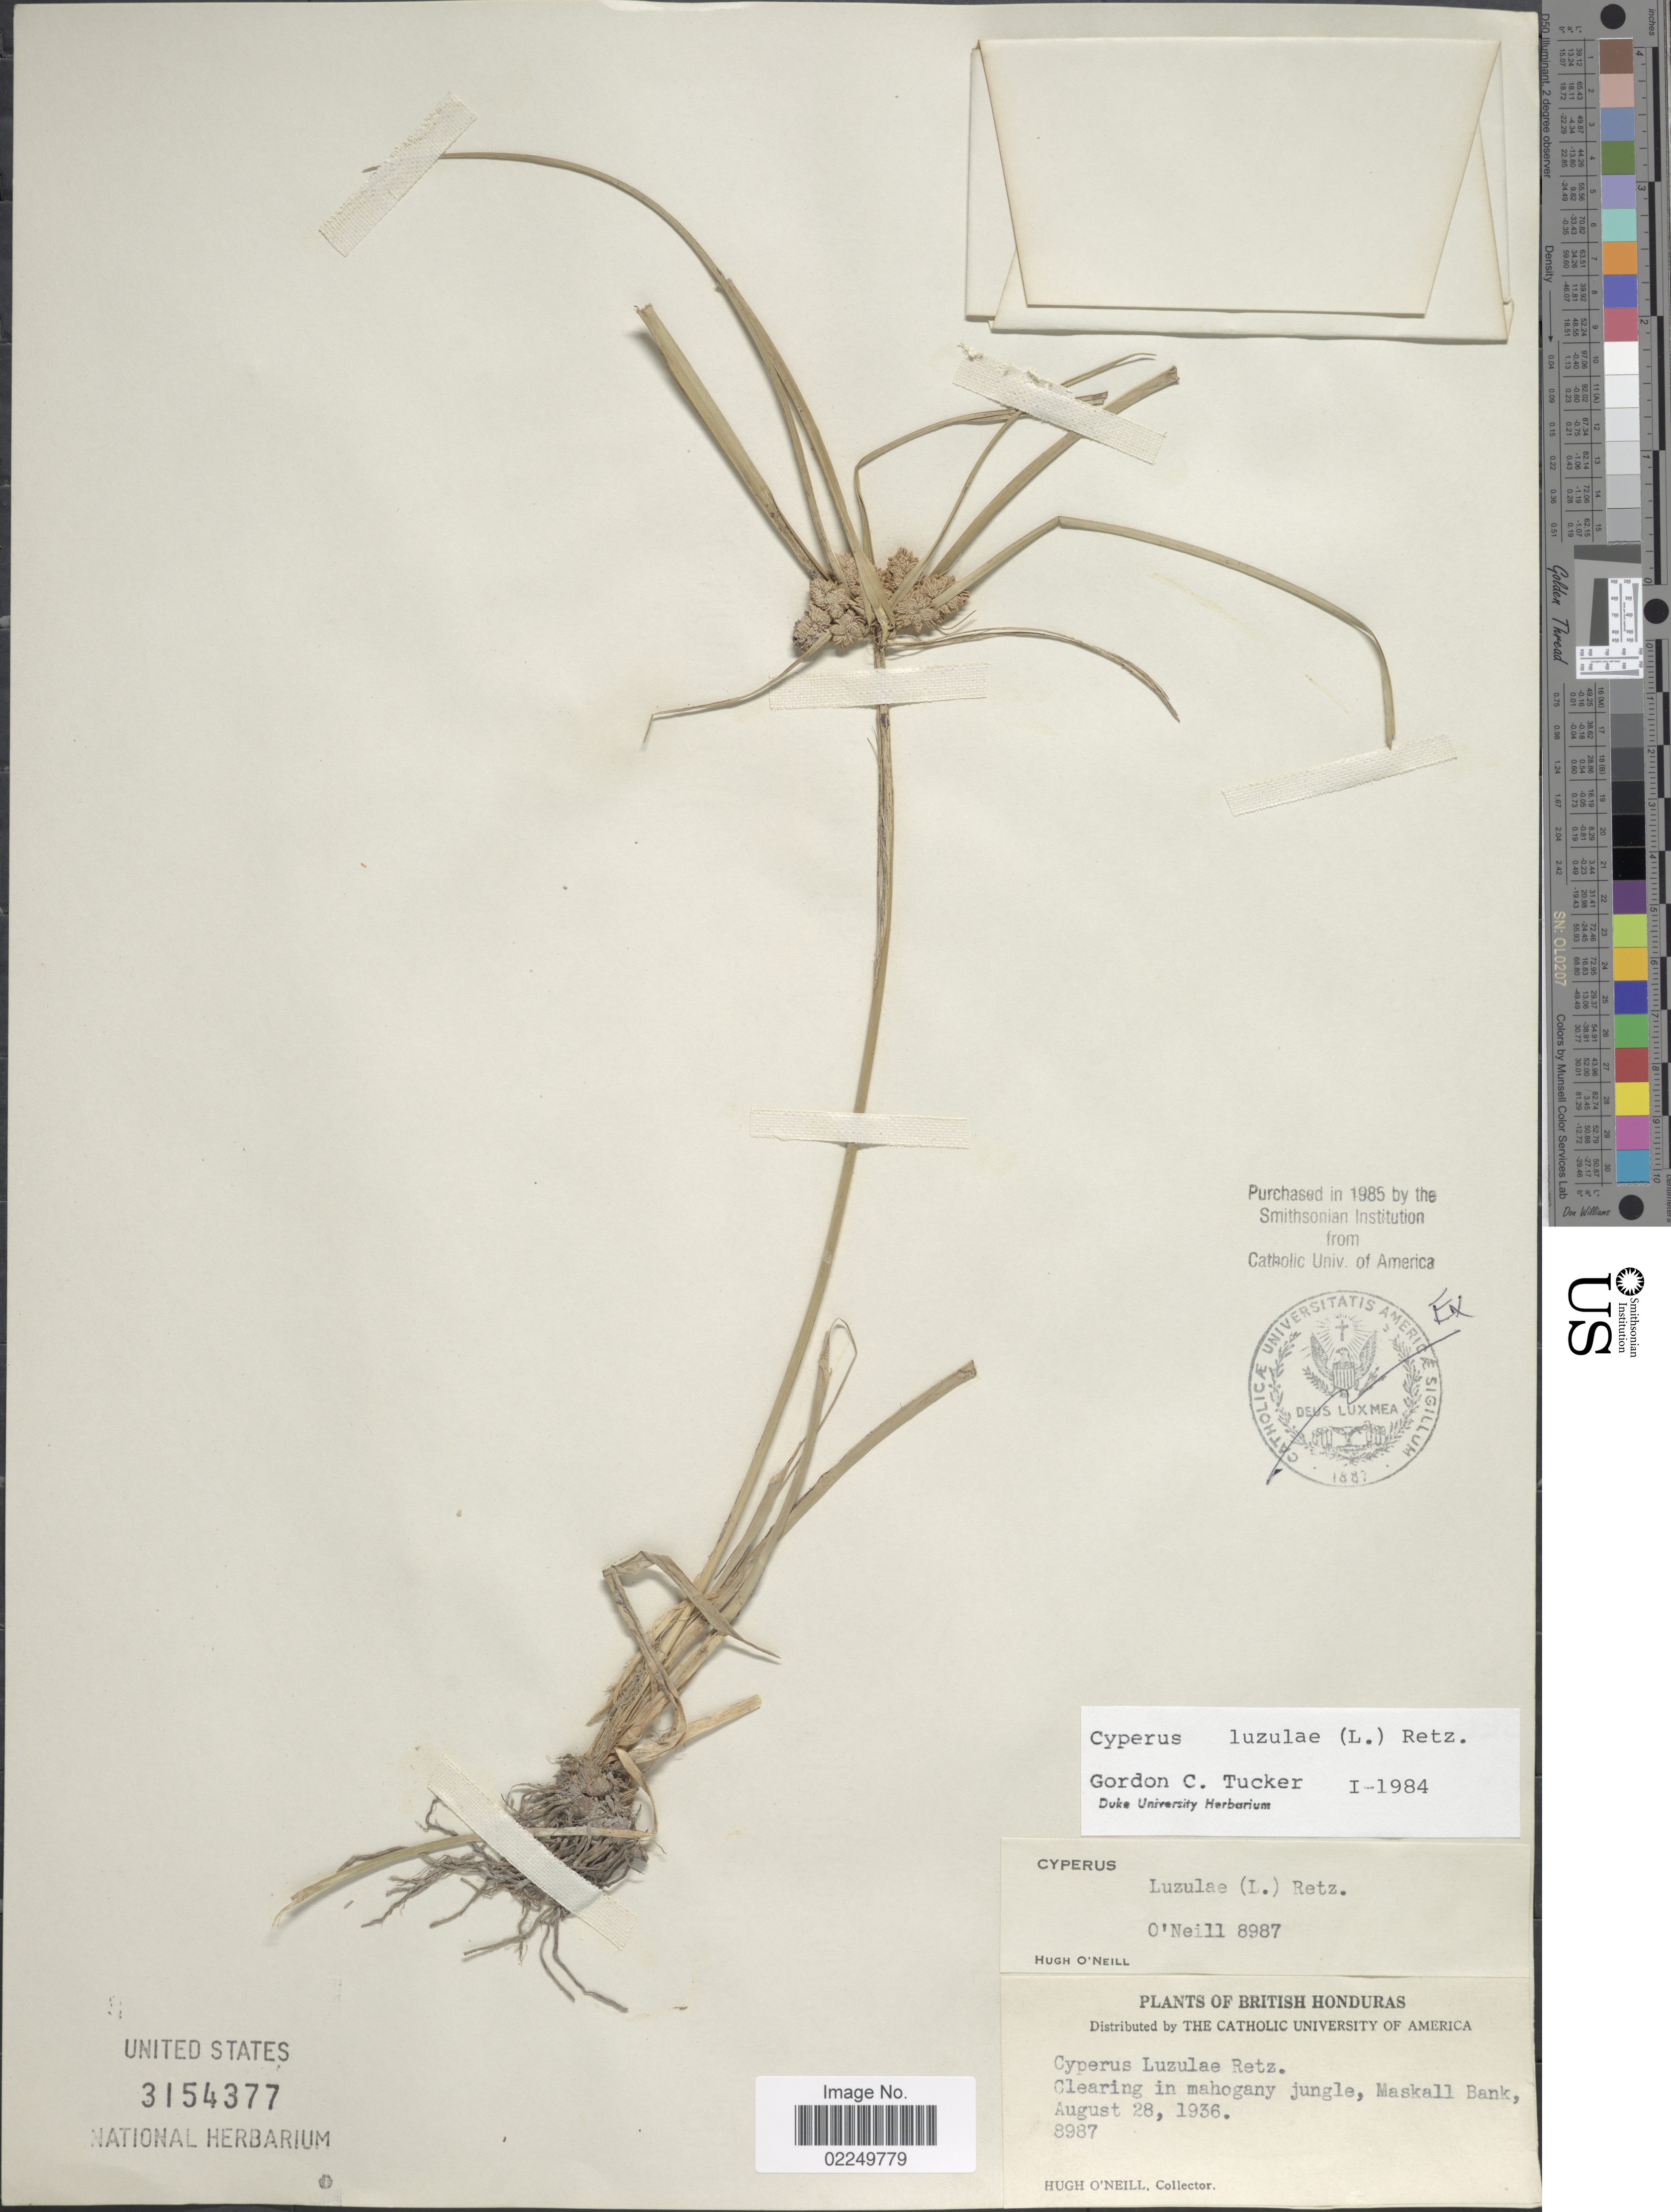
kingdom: Plantae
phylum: Tracheophyta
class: Liliopsida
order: Poales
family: Cyperaceae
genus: Cyperus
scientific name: Cyperus luzulae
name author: (L.) Rottb. ex Retz.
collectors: H. O'Neill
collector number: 8987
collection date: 1936-08-28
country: Belize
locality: British Honduras, Clearing in mahogany jungle, Maskall Bank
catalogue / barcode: US 3154377